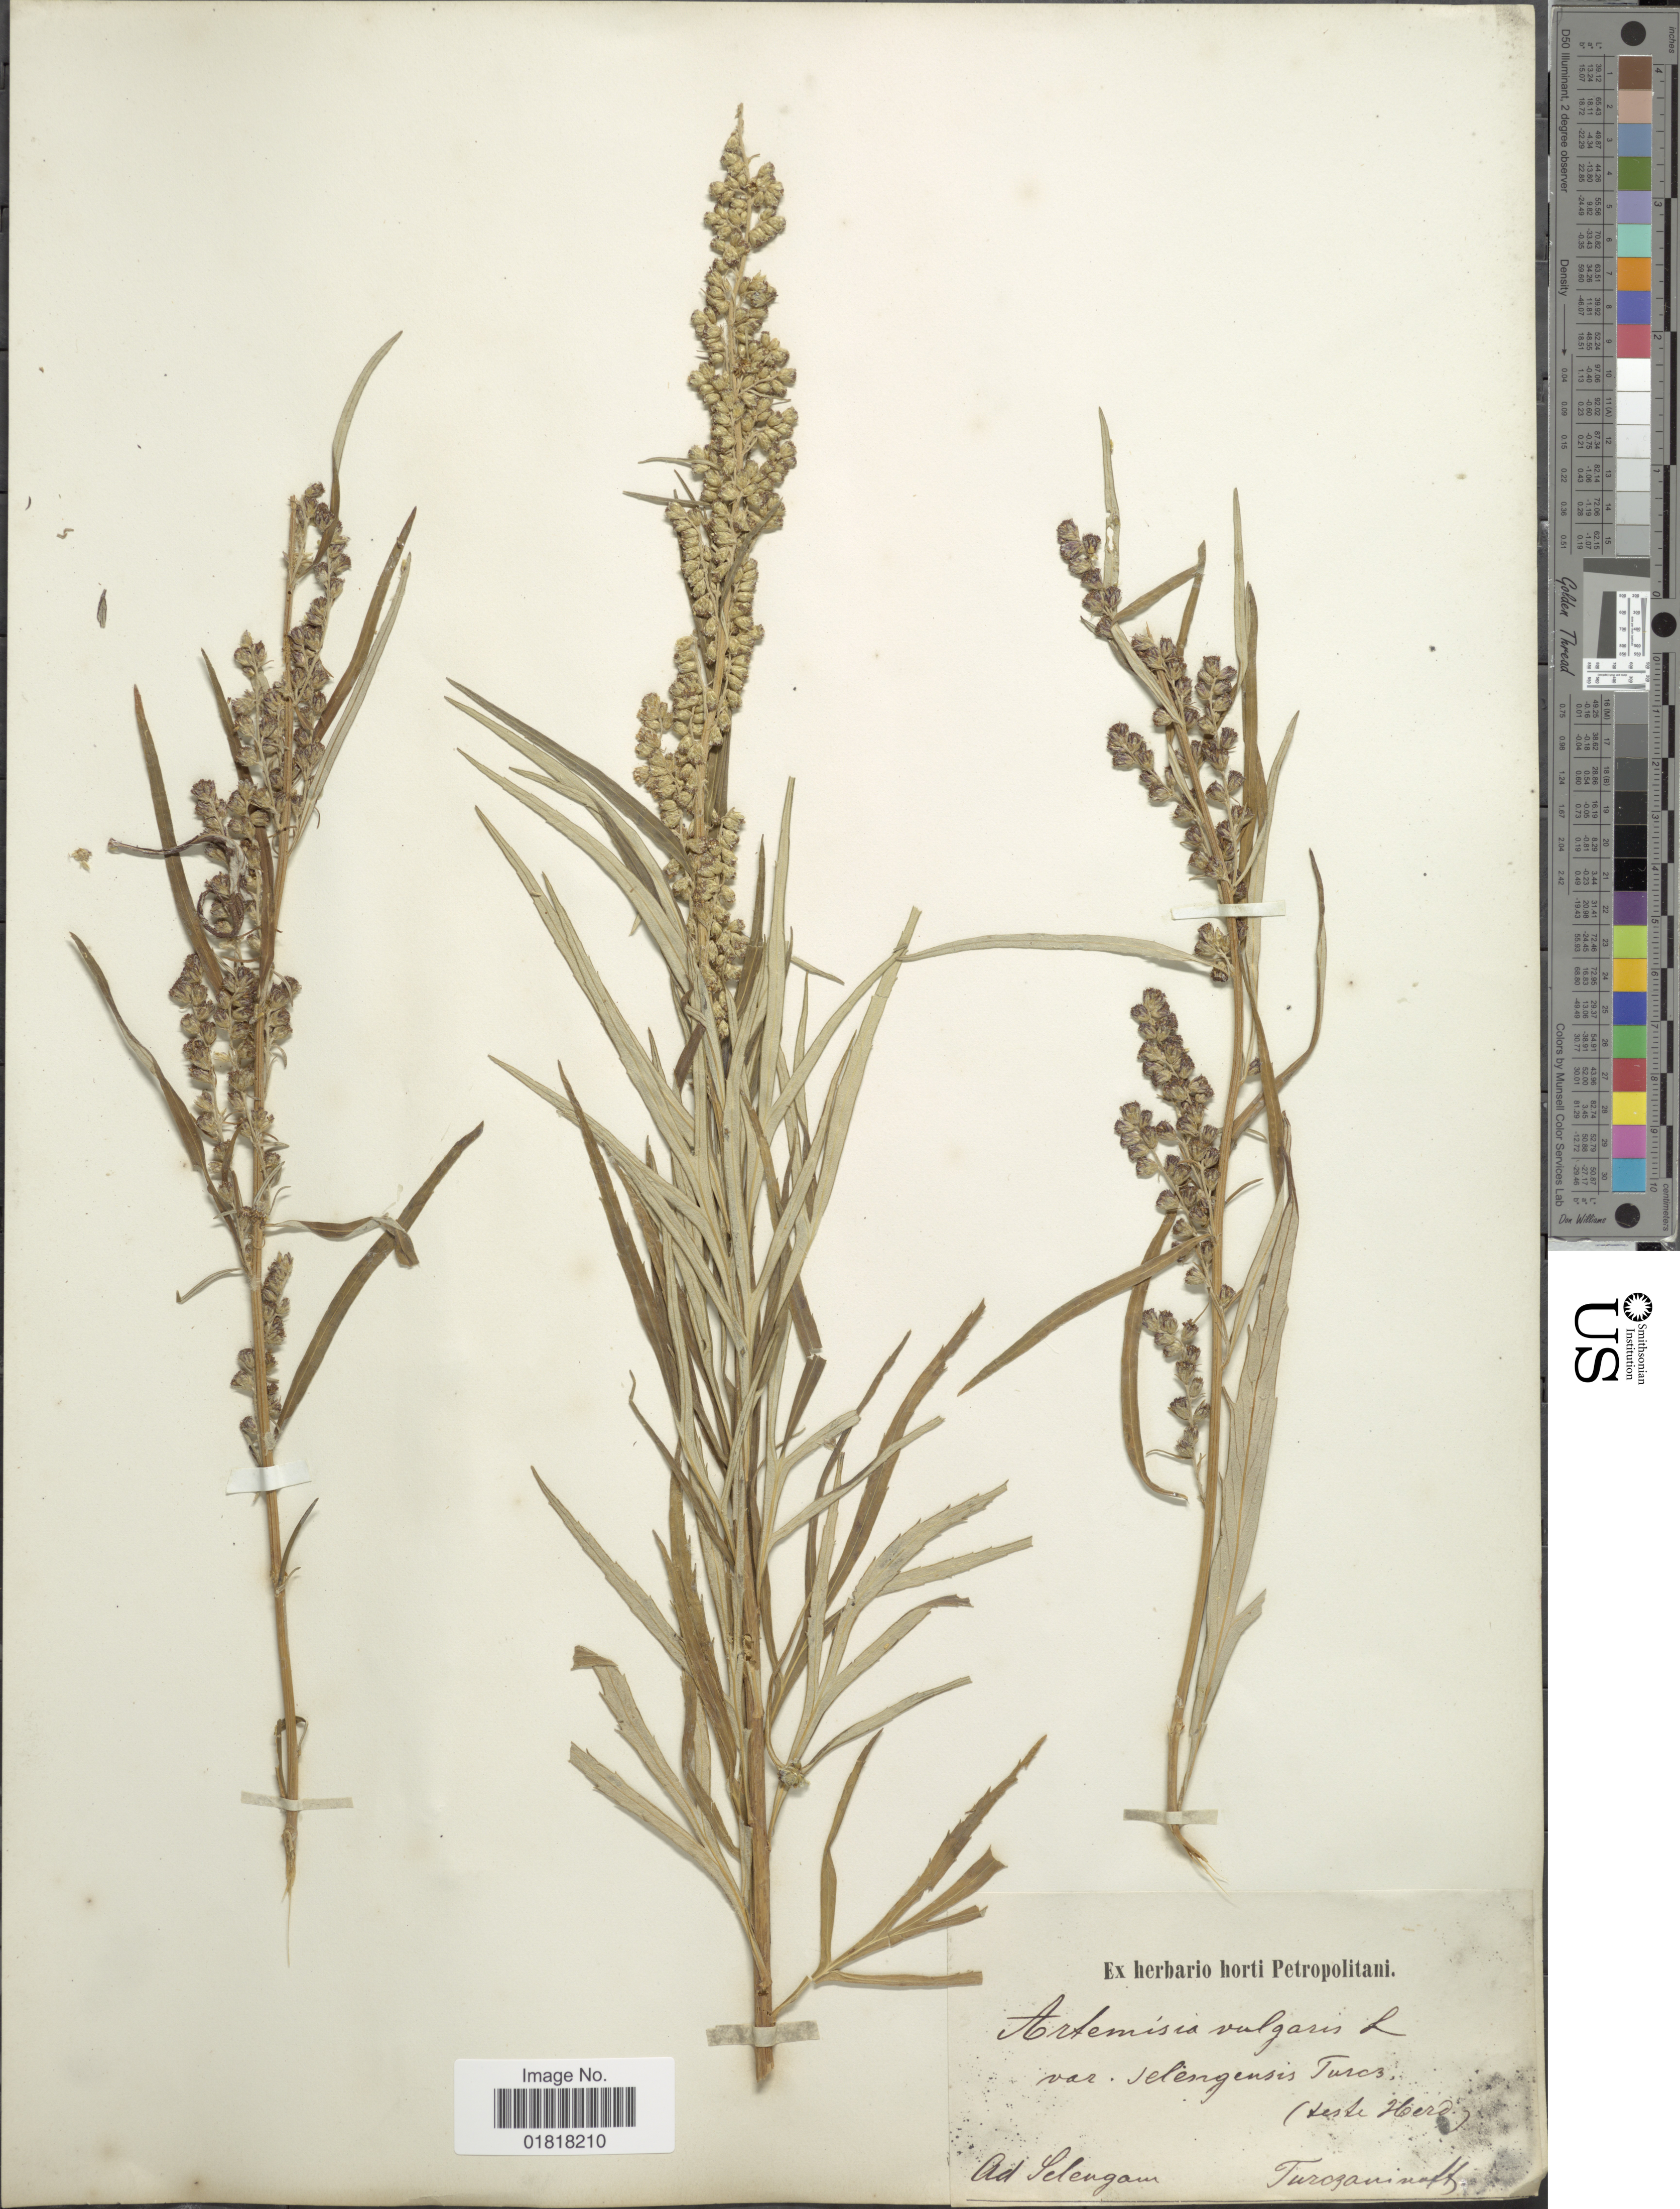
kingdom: Plantae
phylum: Tracheophyta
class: Magnoliopsida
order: Asterales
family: Asteraceae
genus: Artemisia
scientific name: Artemisia vulgaris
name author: L.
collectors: N. Turczaninow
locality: Ad Selengam [interpreted]